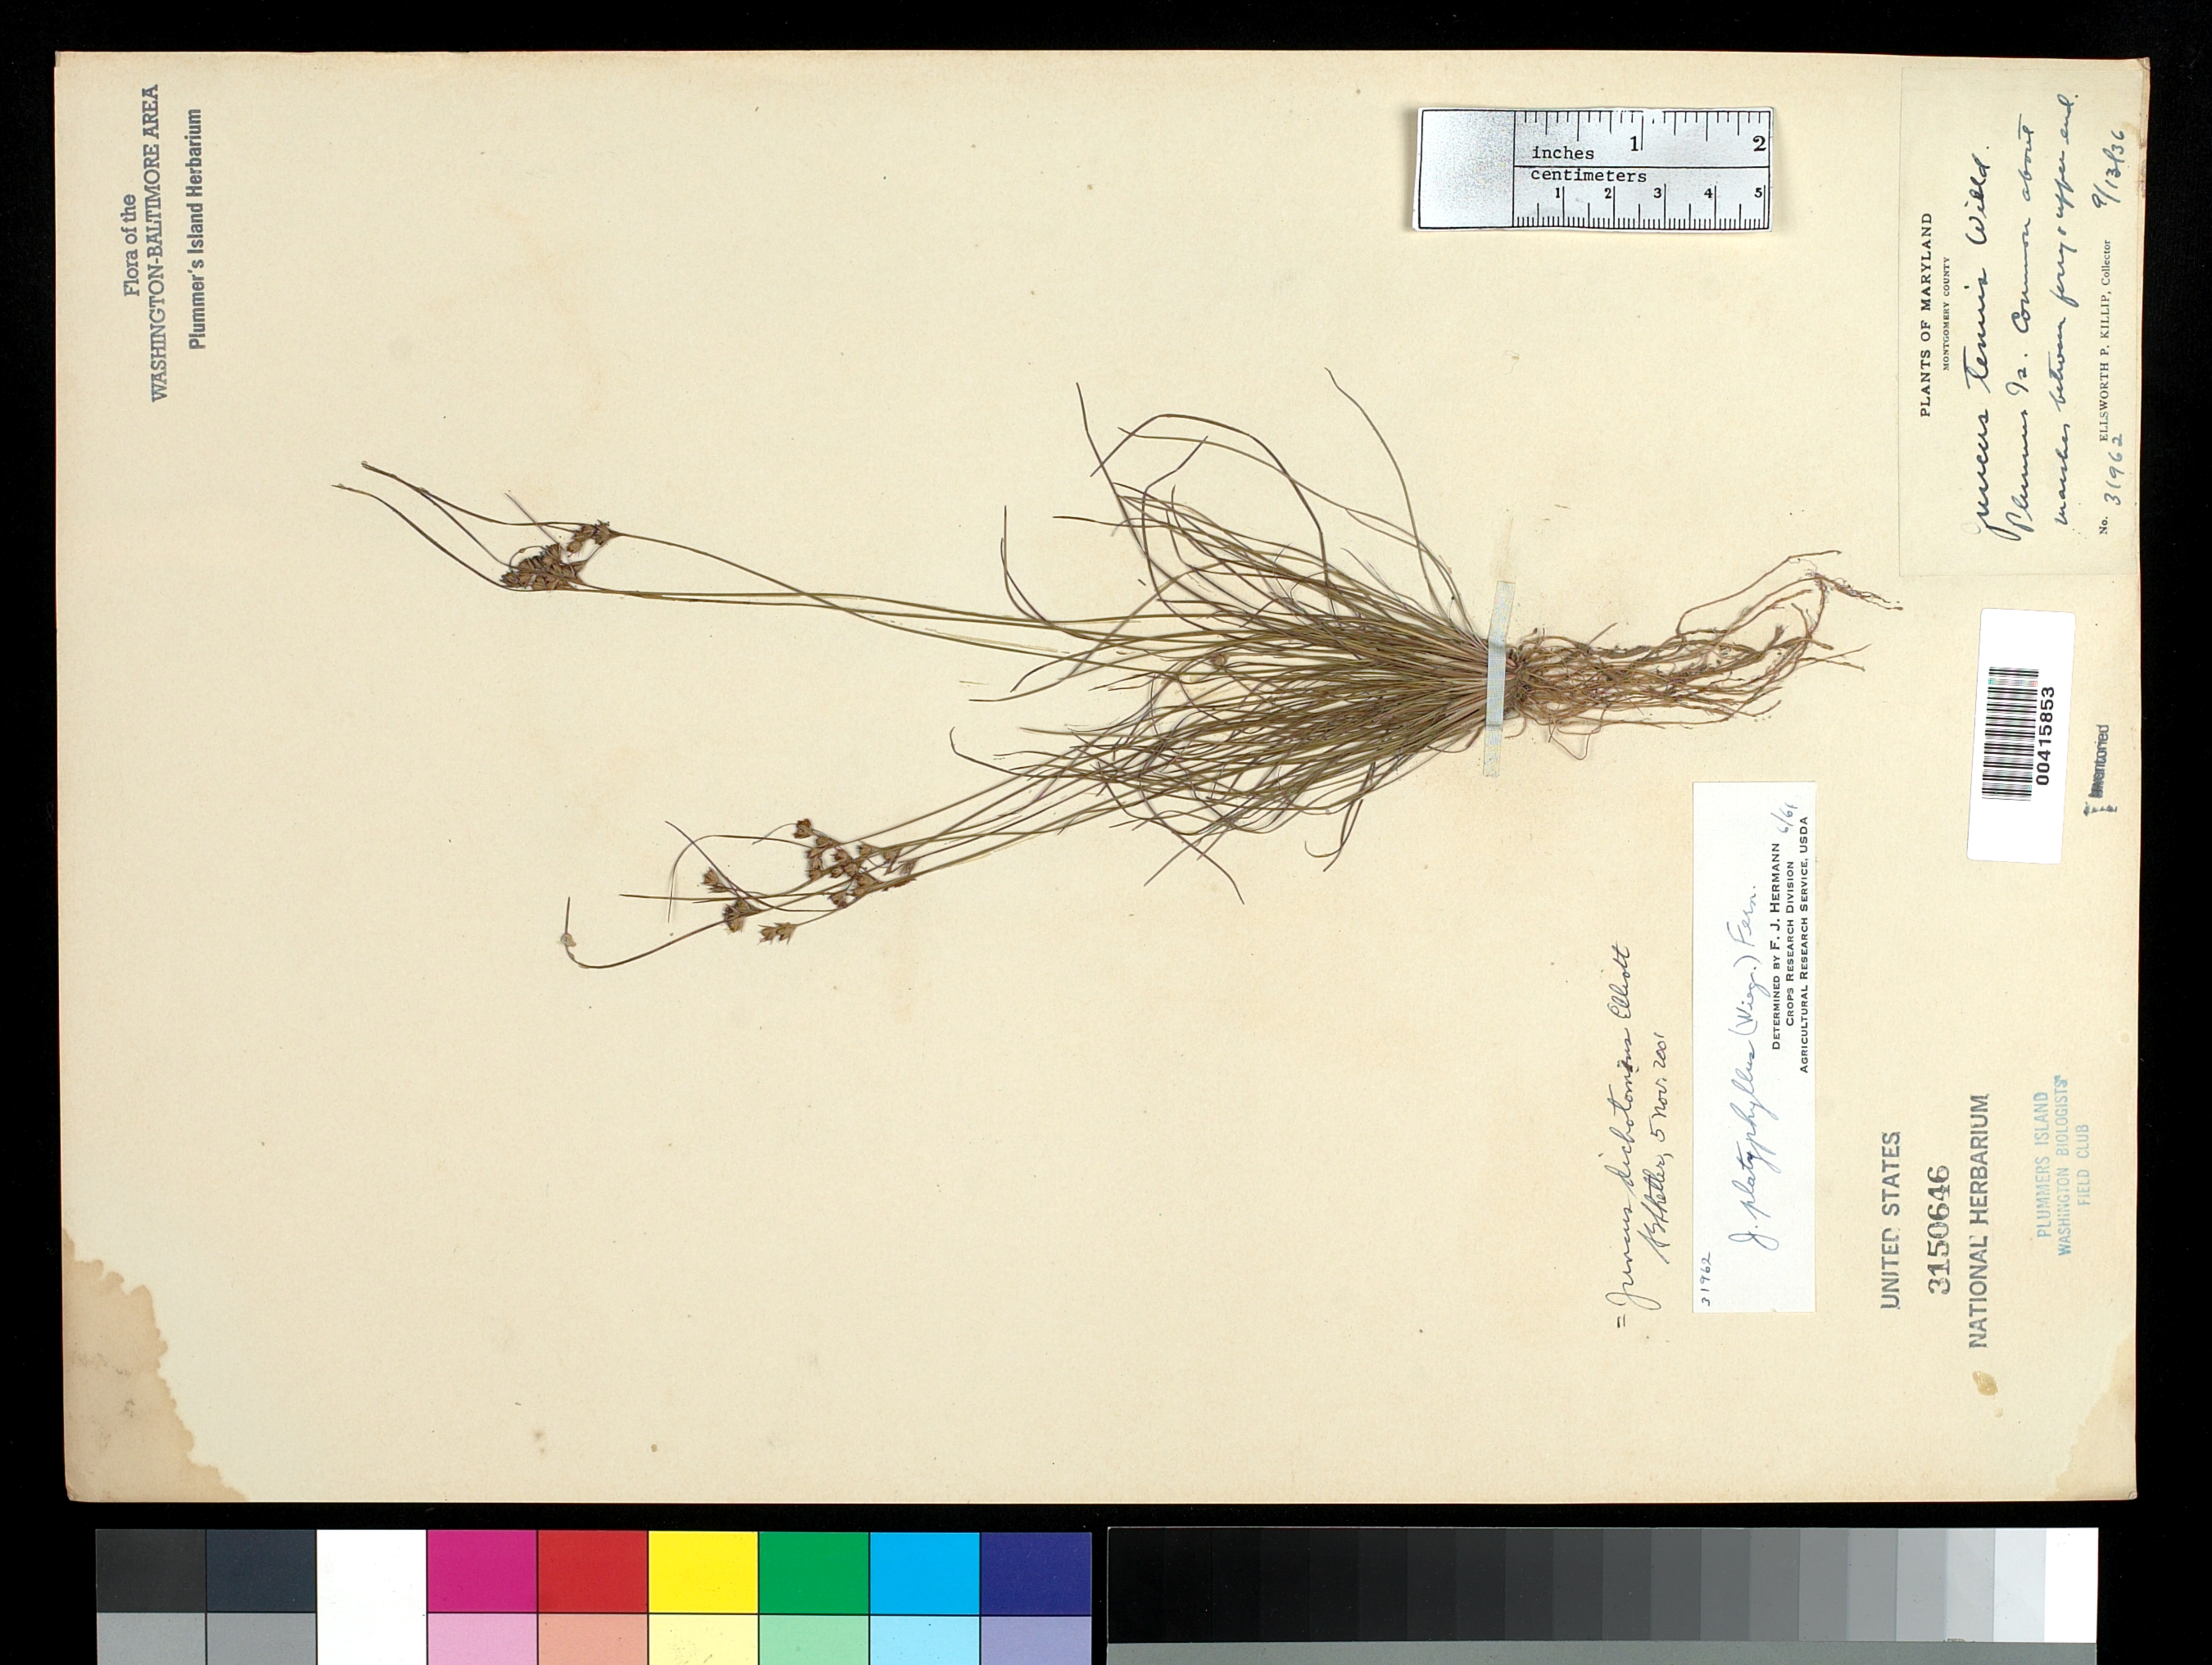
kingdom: Plantae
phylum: Tracheophyta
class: Liliopsida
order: Poales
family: Juncaceae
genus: Juncus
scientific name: Juncus dichotomus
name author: Elliott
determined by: Shetler, Stanwyn G., (US), NMNH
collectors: E. P. Killip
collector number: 31862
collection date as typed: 13 Sep 1936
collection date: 1936-09-13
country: United States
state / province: Maryland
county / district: Montgomery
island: Plummers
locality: Plummer's Island; between Ferry and upper end C. & O. Canal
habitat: Marshes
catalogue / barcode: US 3150646